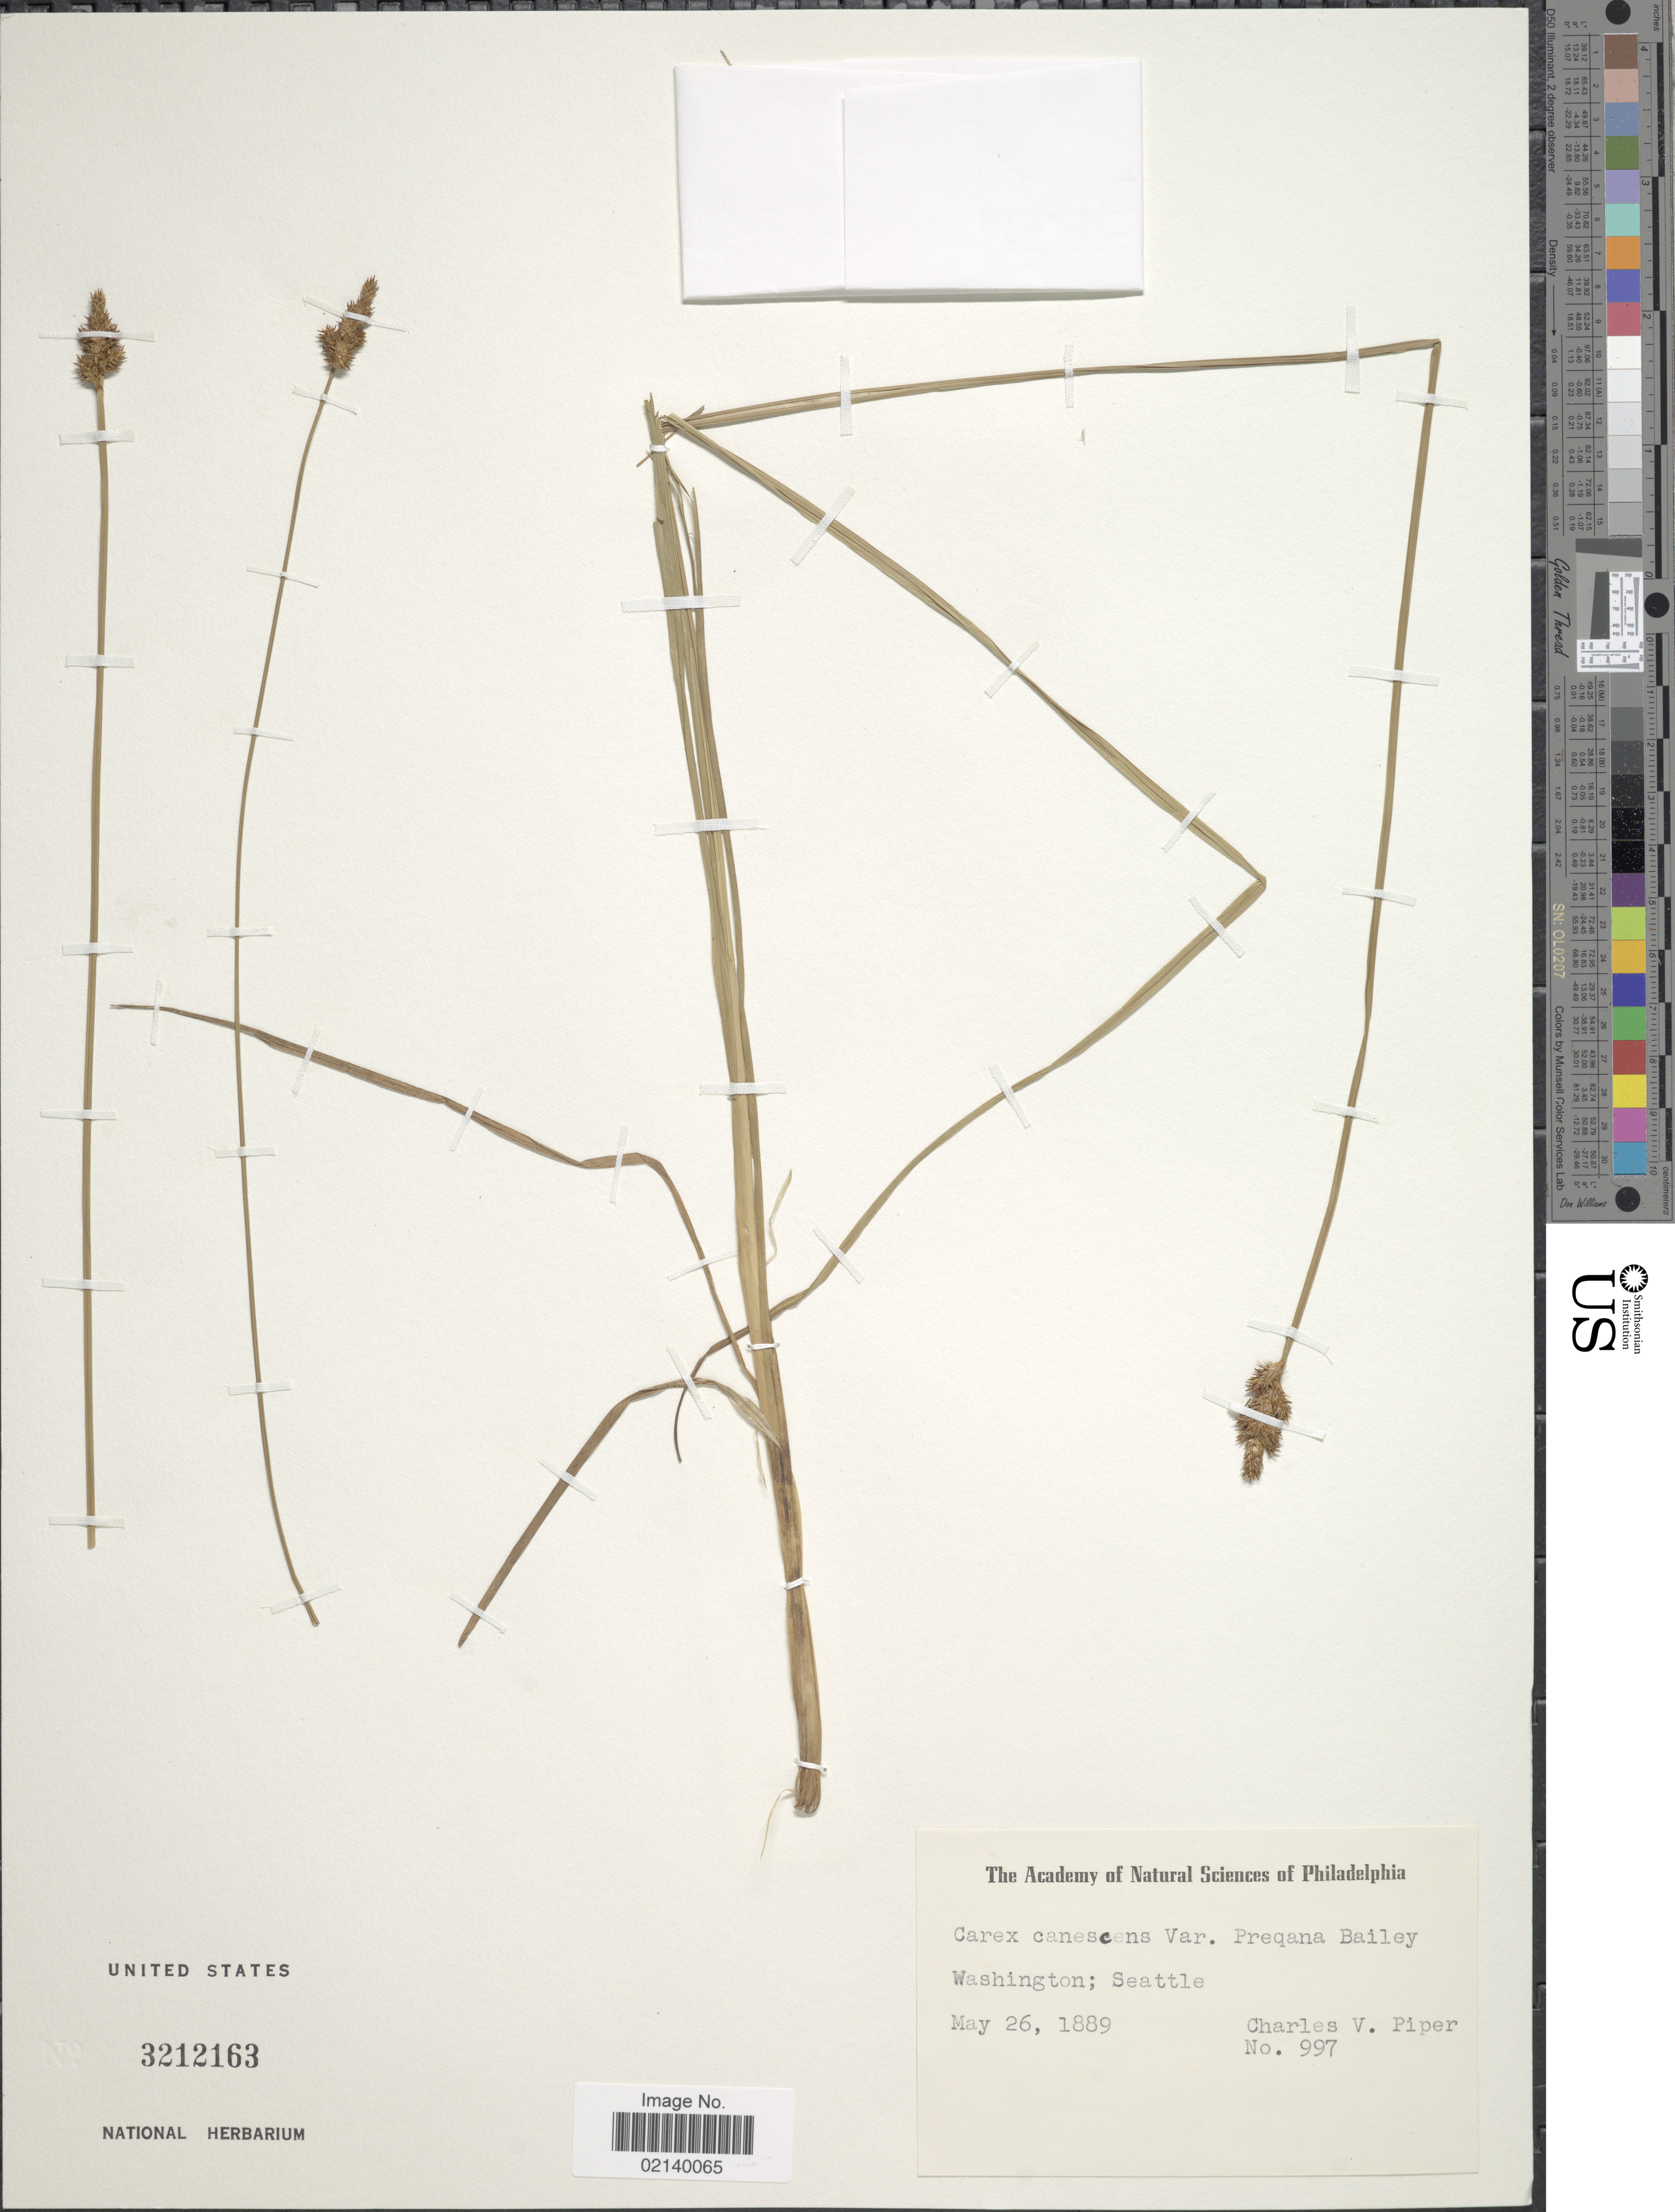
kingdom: Plantae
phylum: Tracheophyta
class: Liliopsida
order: Poales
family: Cyperaceae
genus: Carex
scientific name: Carex arcta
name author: Boott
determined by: Strong, Mark T., (BOT), Smithsonian Institution - National Museum of Natural History (UNITED STATES)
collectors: C. V. Piper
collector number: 997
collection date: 1889-05-26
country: United States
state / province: Washington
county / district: King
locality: Seattle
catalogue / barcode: US 3212163